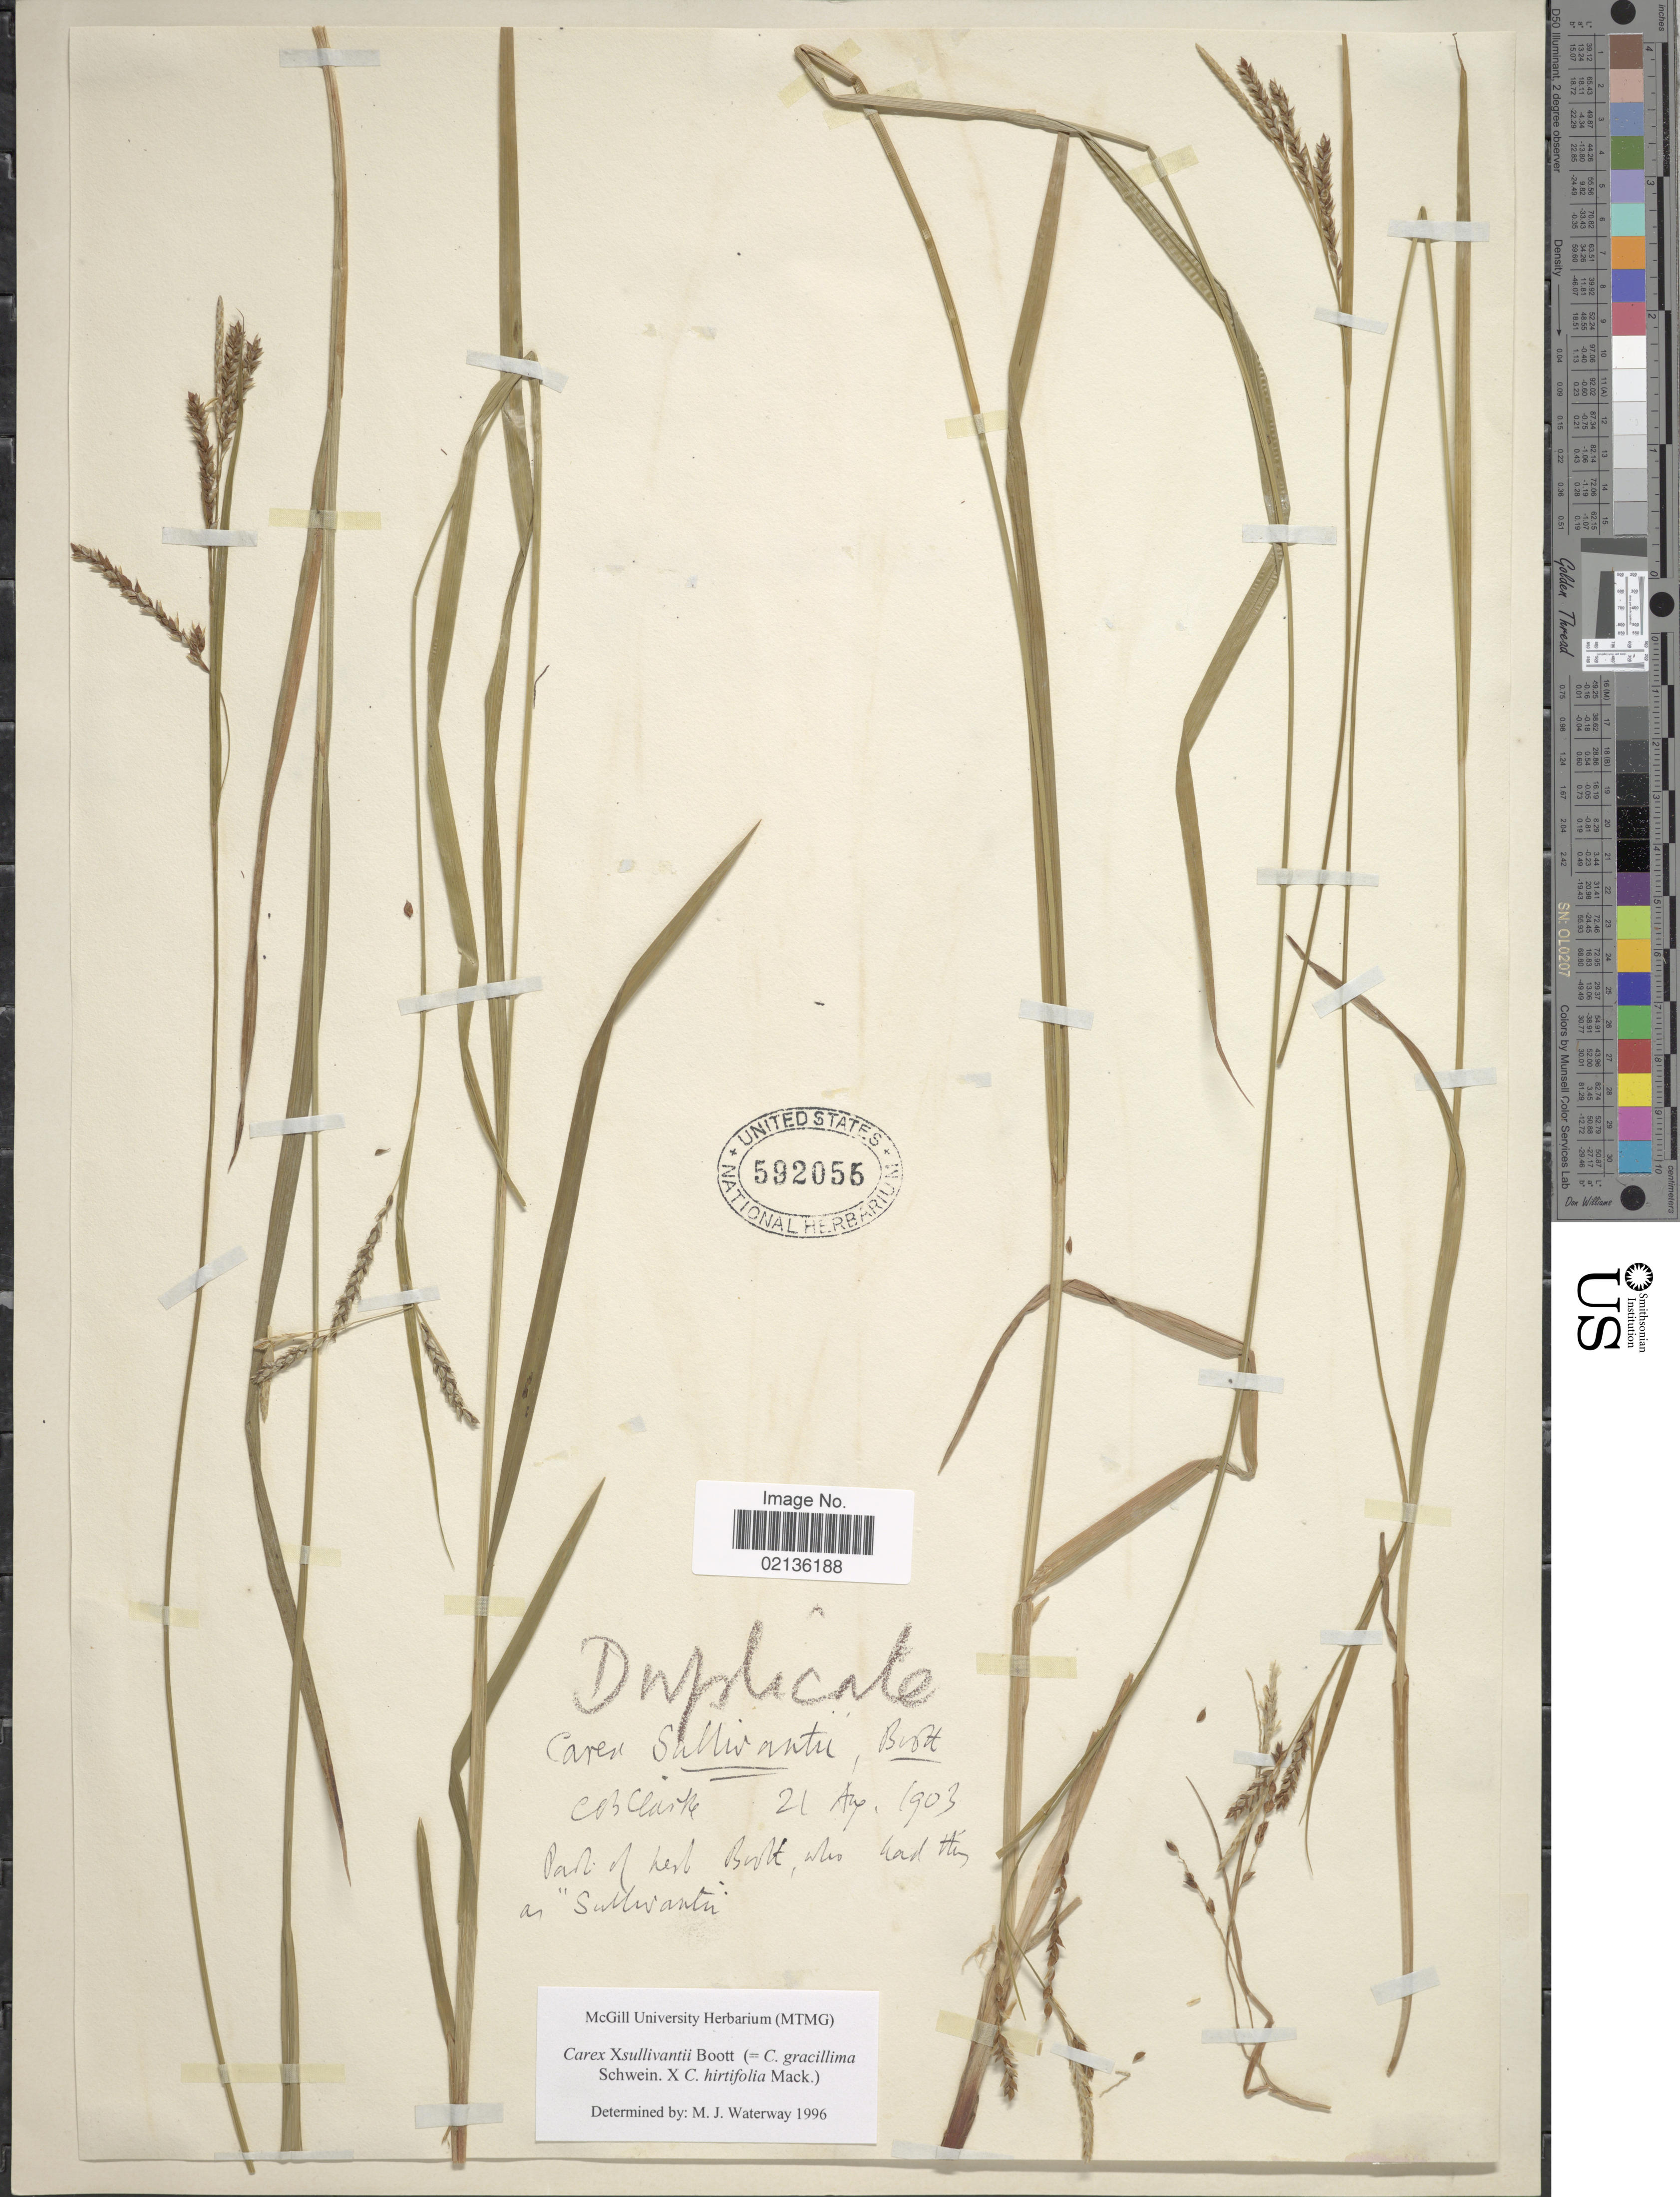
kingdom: Plantae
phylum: Tracheophyta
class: Liliopsida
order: Poales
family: Cyperaceae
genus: Carex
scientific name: Carex x sullivantii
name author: Boott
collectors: Herb. Boott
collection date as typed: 21 Aug 1903 is date of determination by C.B. Clarke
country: United States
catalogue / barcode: US 592055